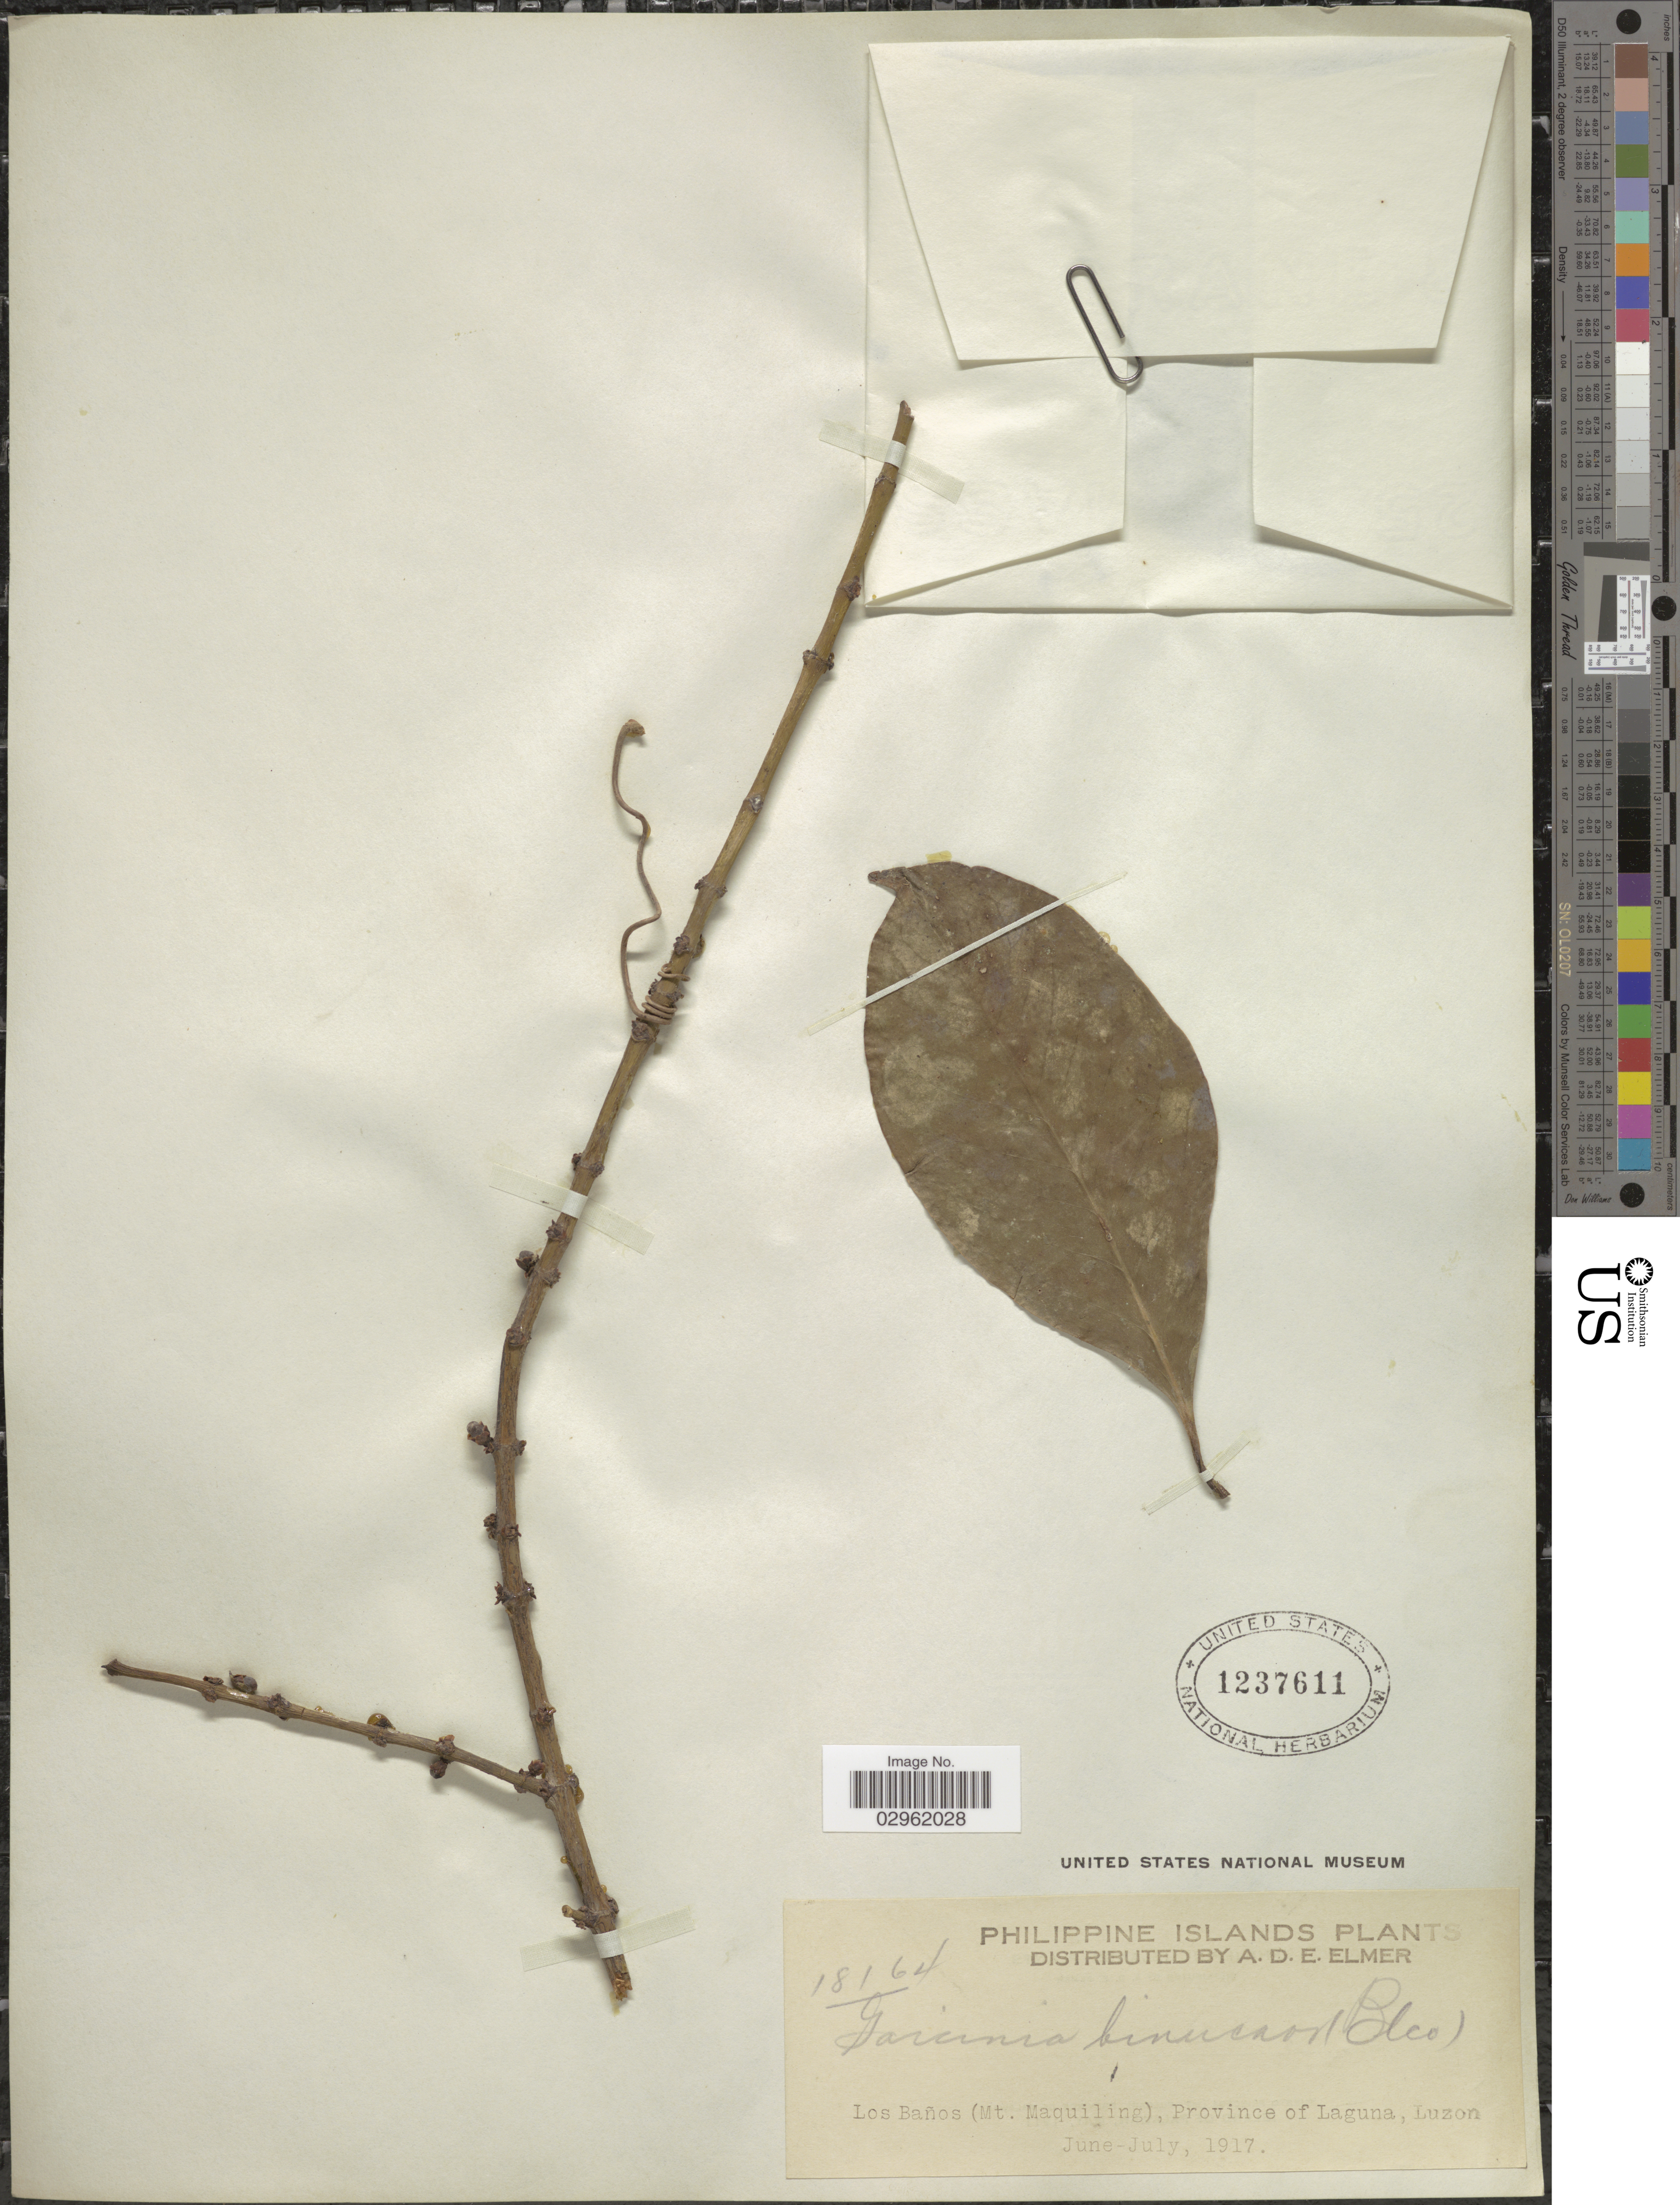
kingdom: Plantae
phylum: Tracheophyta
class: Magnoliopsida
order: Malpighiales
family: Clusiaceae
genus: Garcinia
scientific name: Garcinia binucao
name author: (Blanco) Choisy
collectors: A. D. E. Elmer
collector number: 18164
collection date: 1917-06/1917-07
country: Philippines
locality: Los Baños (Mt. Maquiling), Province of Laguna, Luzon.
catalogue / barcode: US 1237611